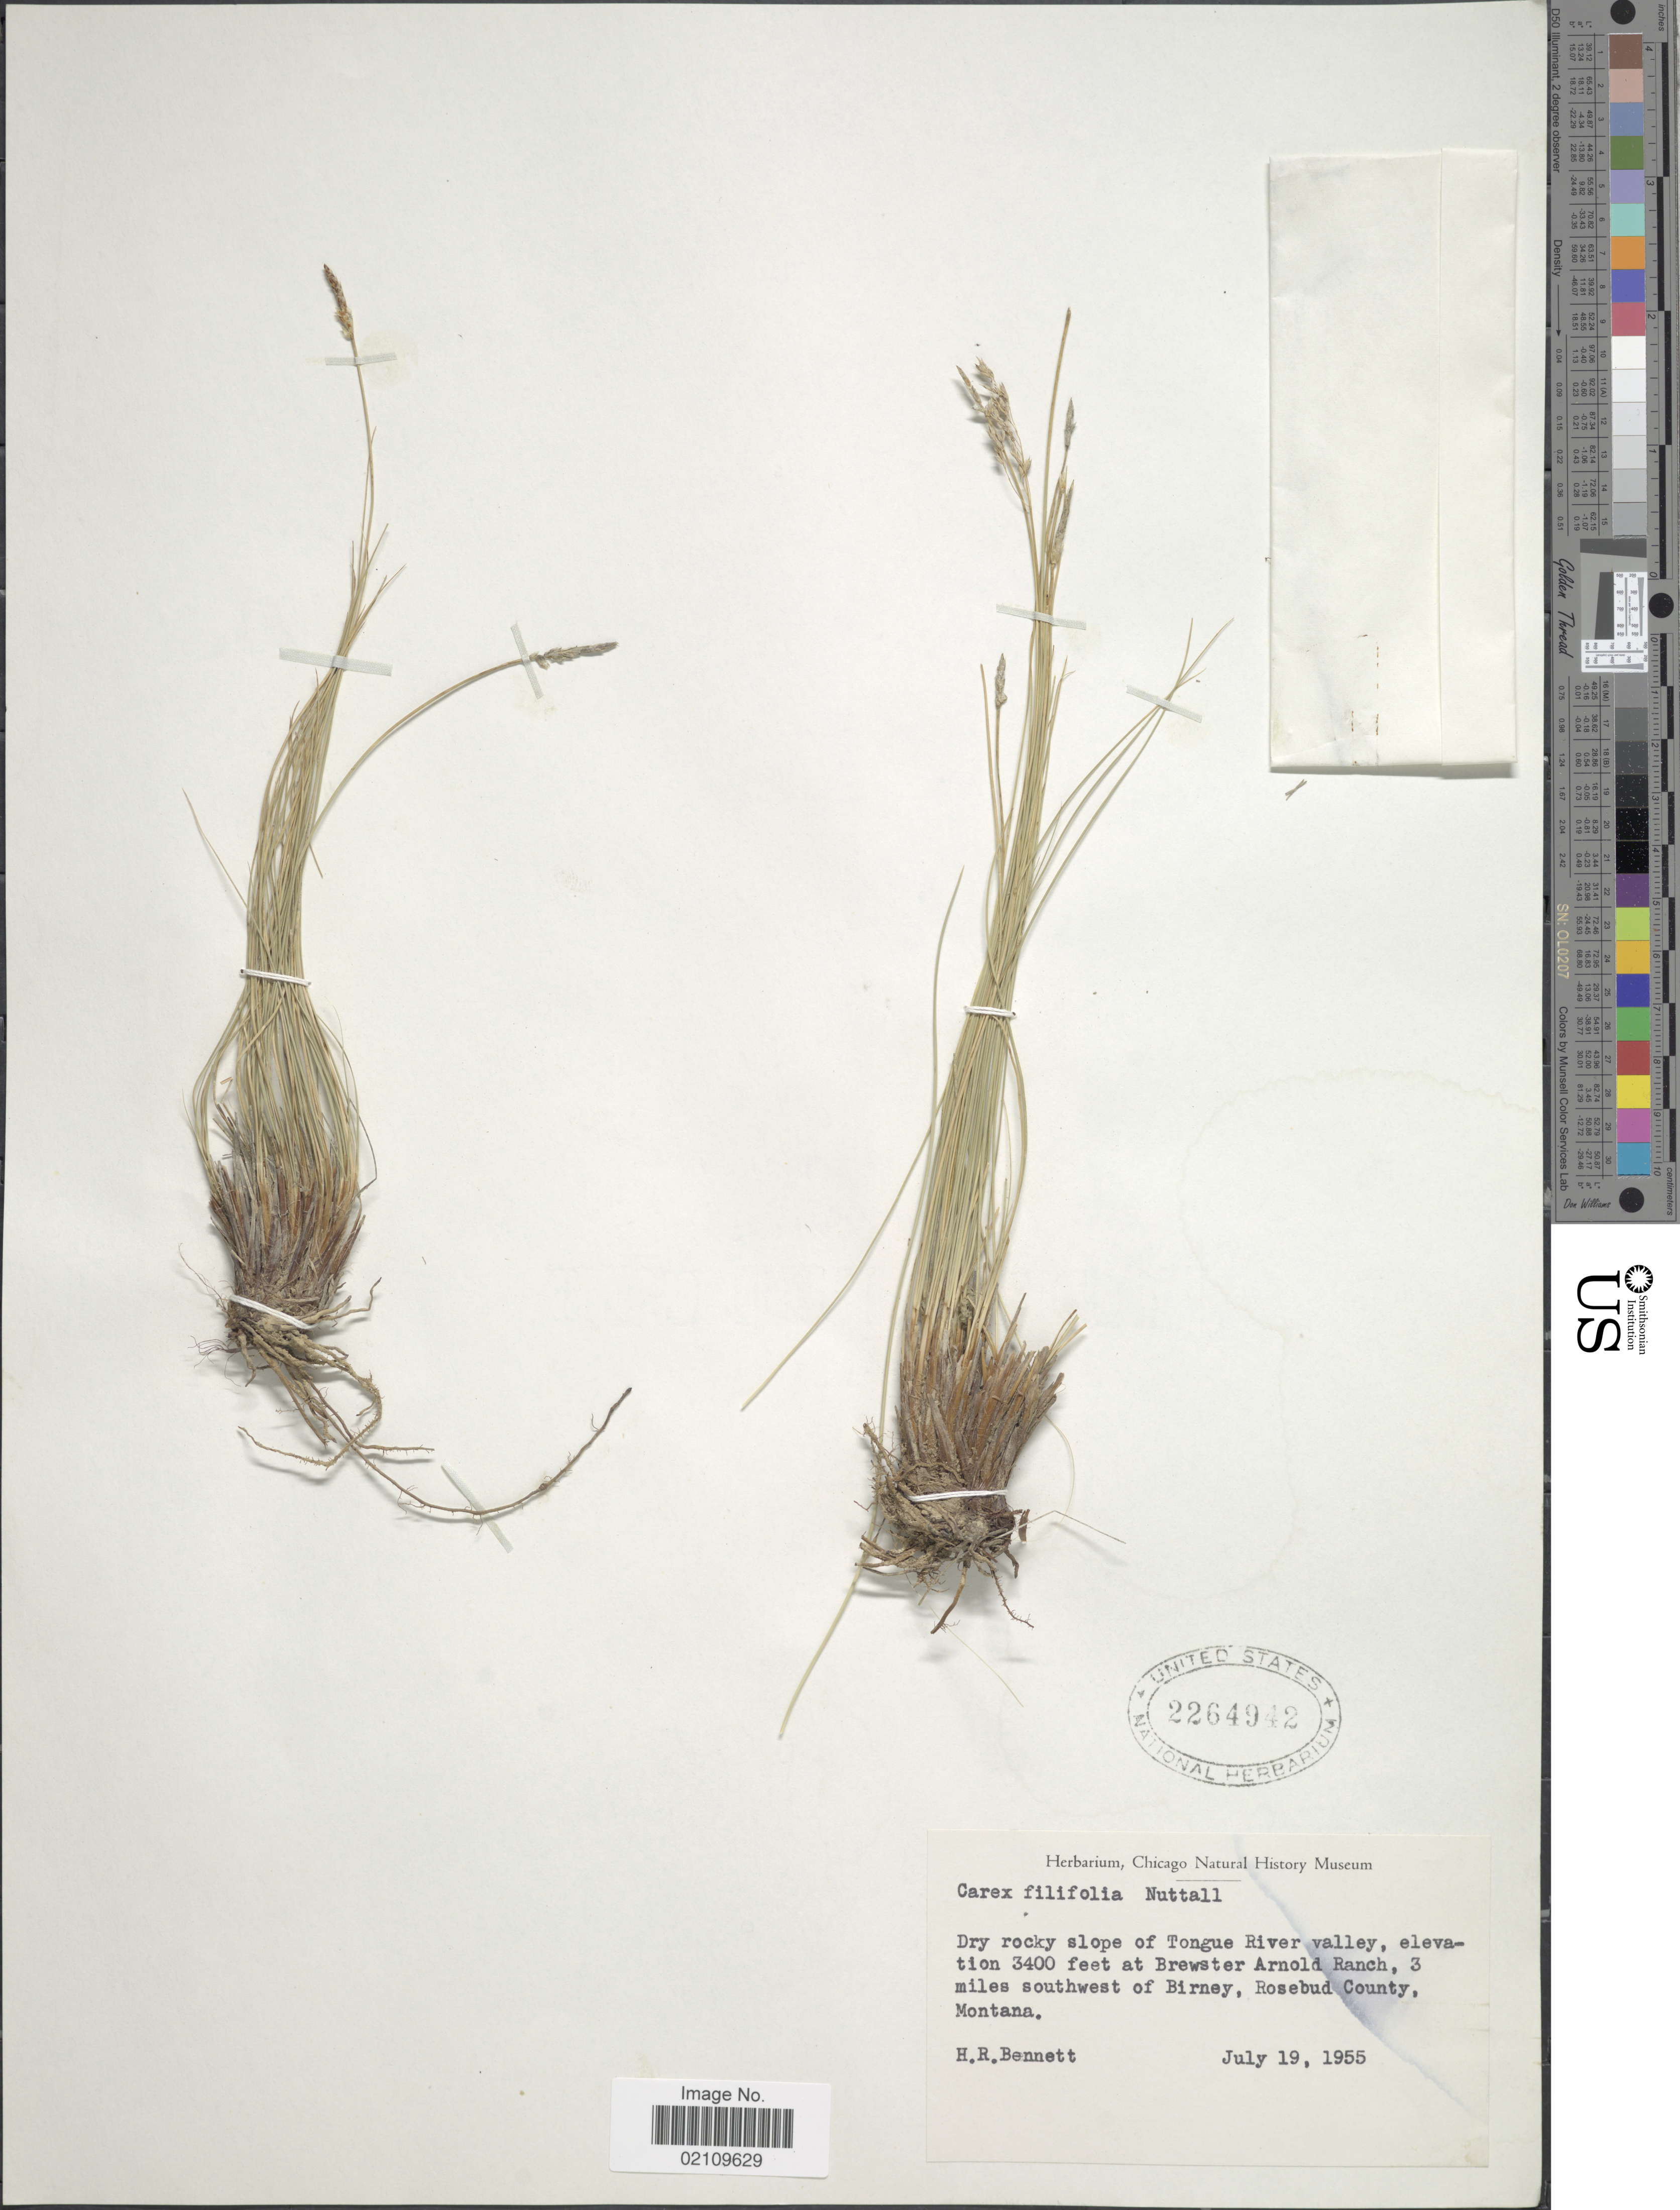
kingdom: Plantae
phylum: Tracheophyta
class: Liliopsida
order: Poales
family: Cyperaceae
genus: Carex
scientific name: Carex filifolia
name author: Nutt.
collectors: H. R. Bennett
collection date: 1955-07-19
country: United States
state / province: Montana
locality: Tongue River valley, at Brewster Arnold ranch, 3 miles southwest of Birney, Rosebud County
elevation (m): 1036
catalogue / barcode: US 2264942